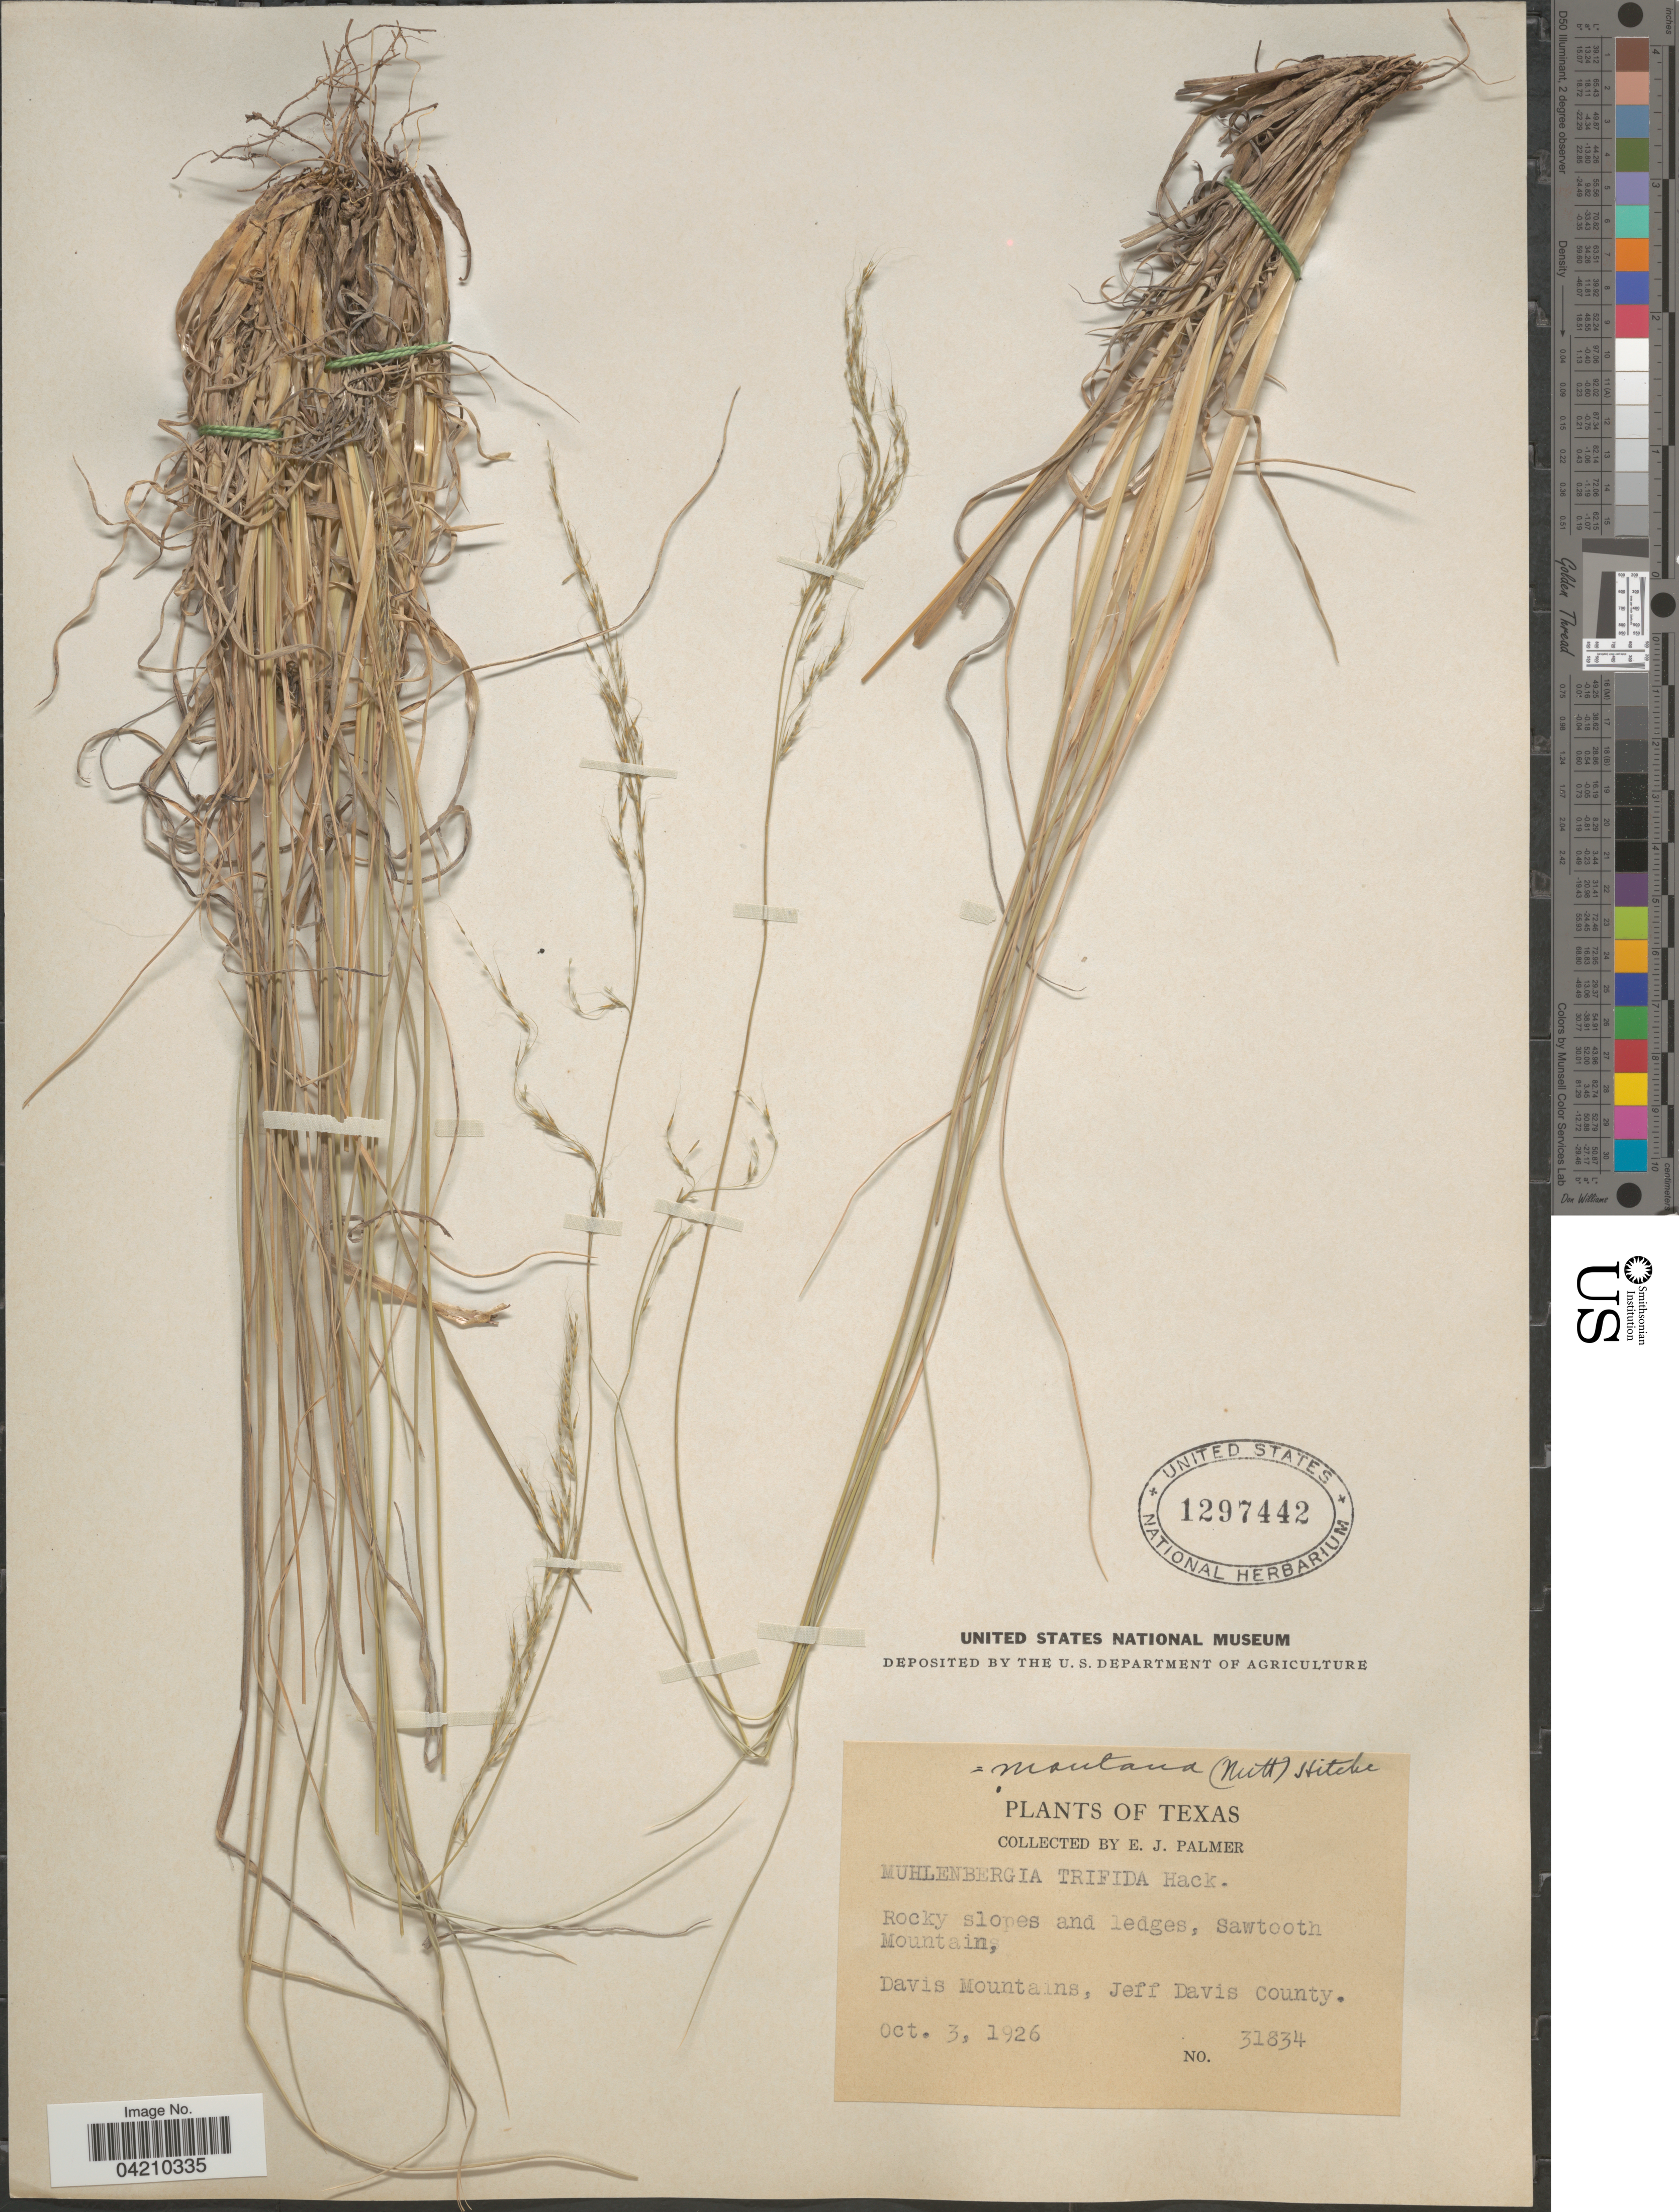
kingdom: Plantae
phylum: Tracheophyta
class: Liliopsida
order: Poales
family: Poaceae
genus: Muhlenbergia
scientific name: Muhlenbergia montana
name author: (Nutt.) Hitchc.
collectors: E. J. Palmer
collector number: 31834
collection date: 1926-10-03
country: United States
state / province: Texas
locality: Sawtooth Mountain, Davis Mountains, Jeff Davis County.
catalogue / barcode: US 1297442